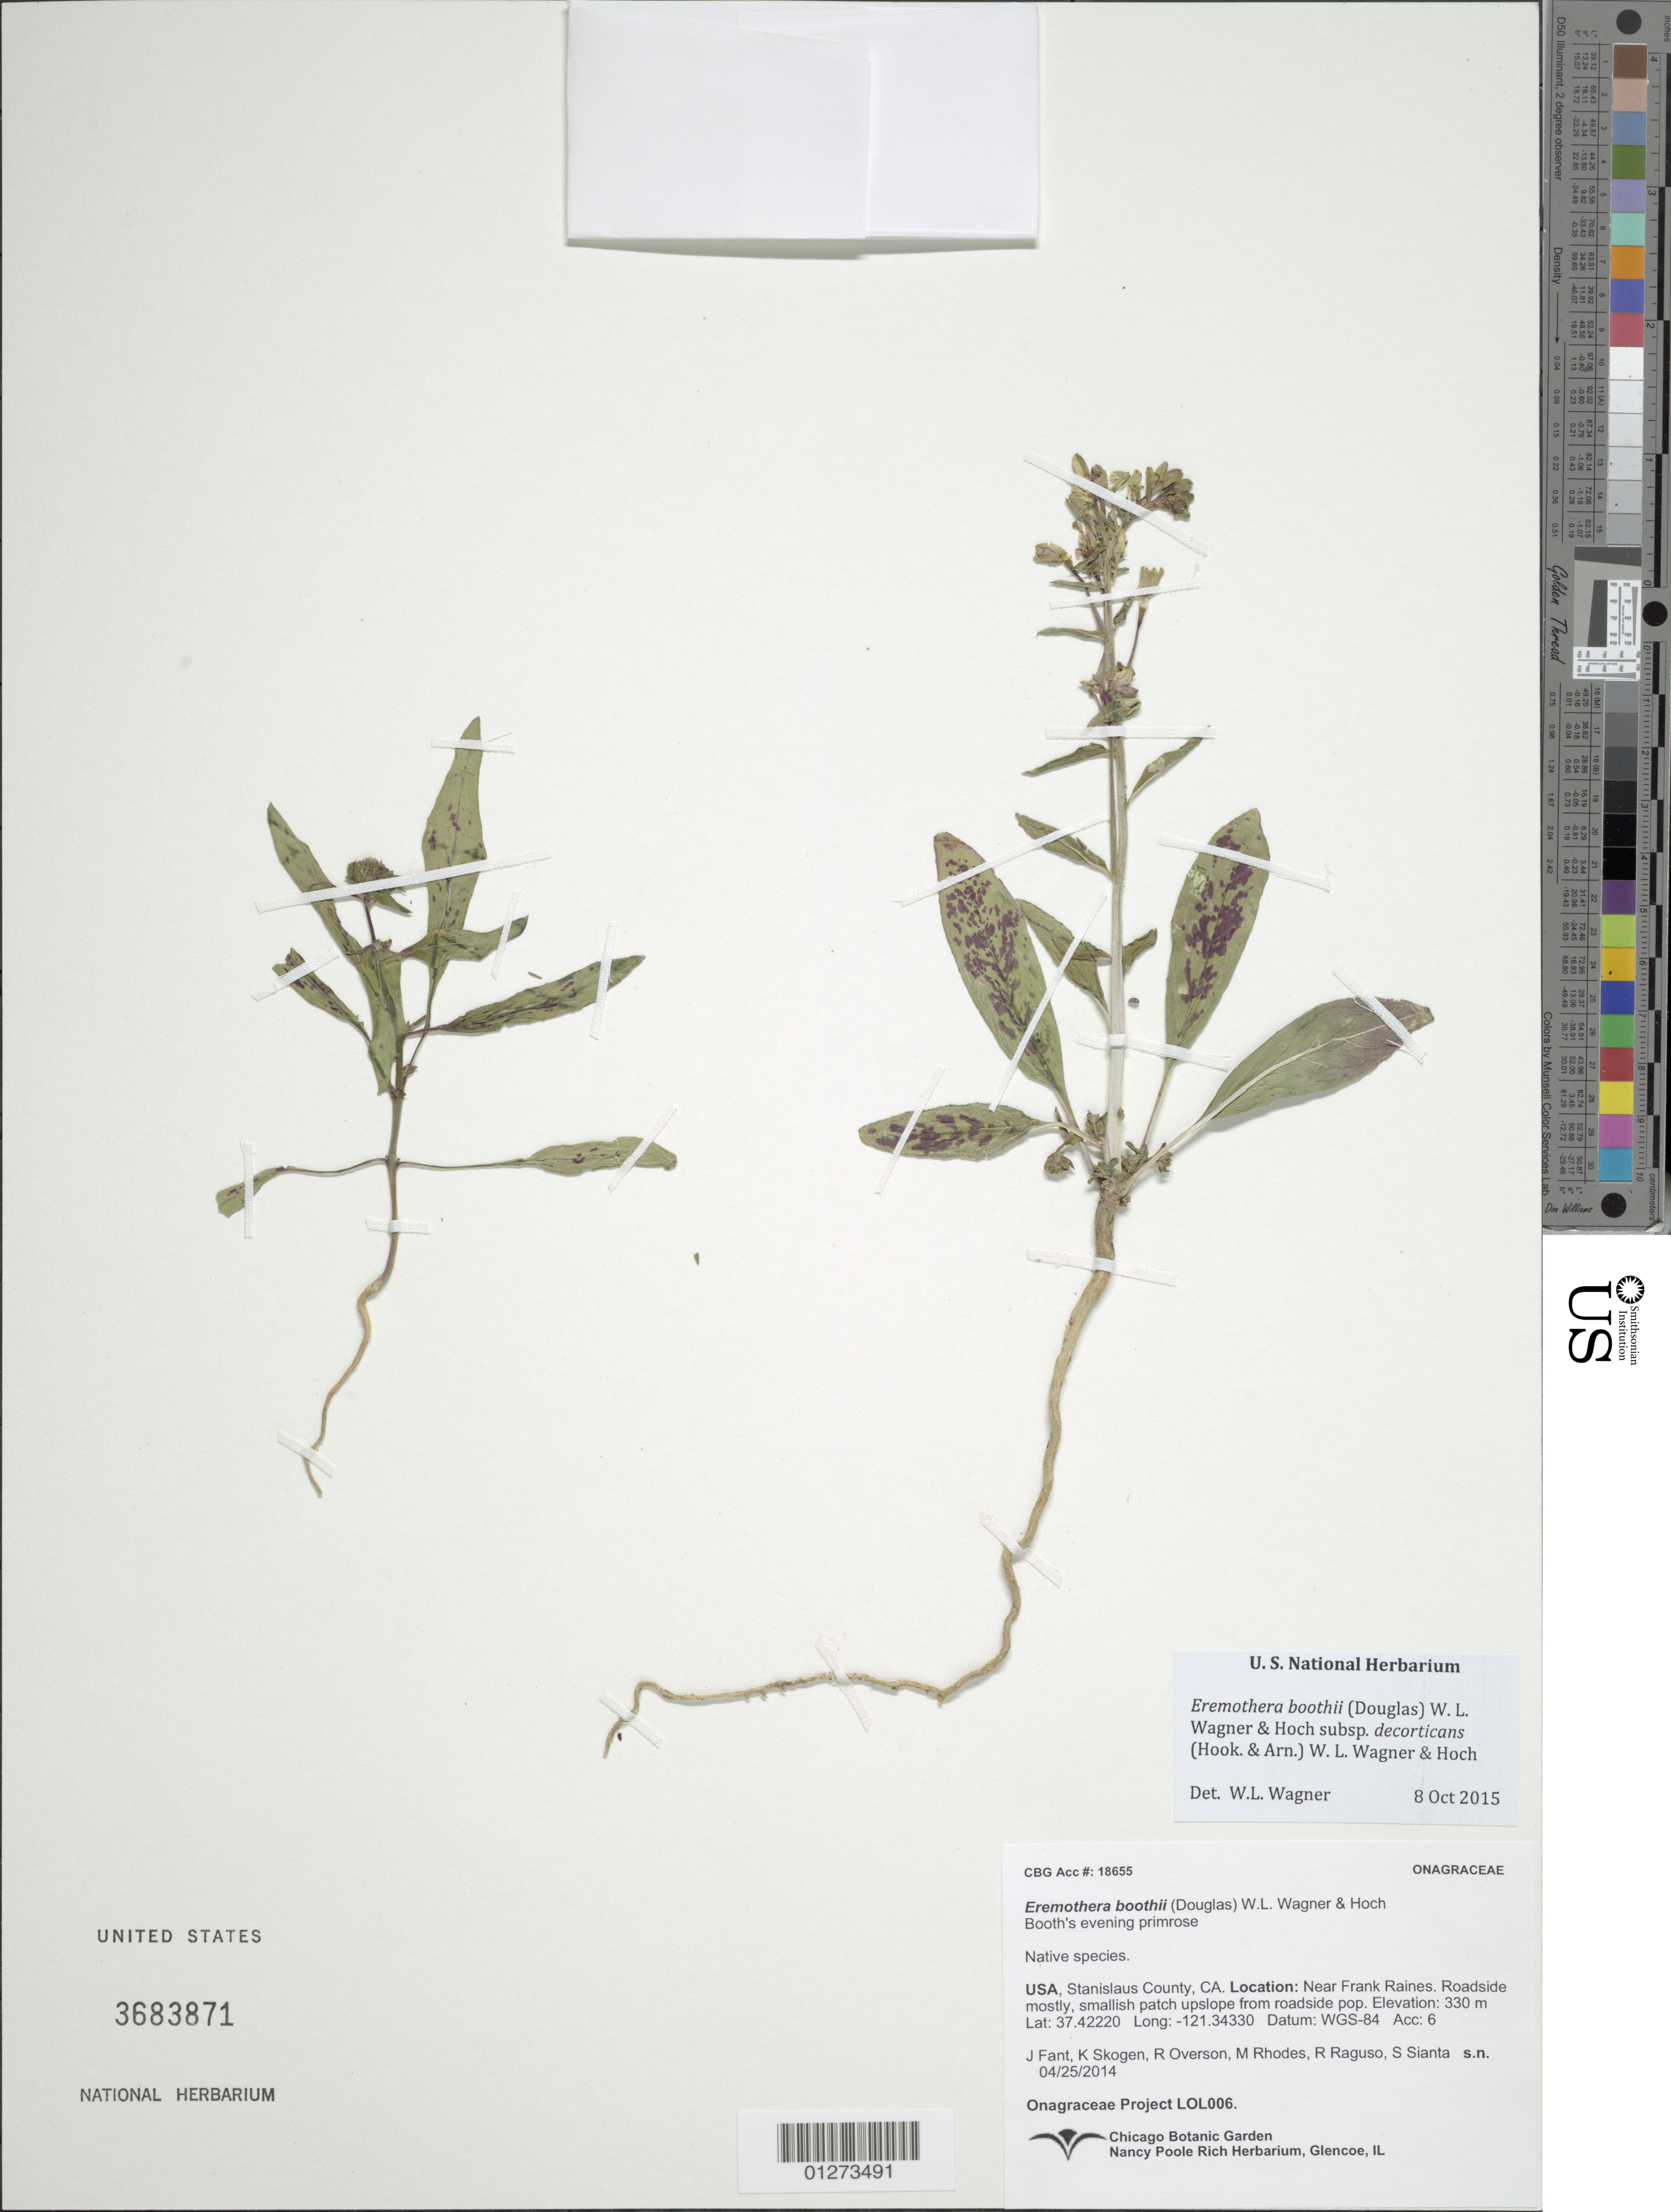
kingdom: Plantae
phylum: Tracheophyta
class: Magnoliopsida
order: Myrtales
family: Onagraceae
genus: Eremothera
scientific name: Eremothera boothii subsp. decorticans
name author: (Hook. & Arn.) W.L. Wagner & Hoch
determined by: Wagner, W. L., (BOT), Smithsonian Institution - National Museum of Natural History (UNITED STATES)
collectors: Onagraceae Project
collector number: LOL 006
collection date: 2014-04-25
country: United States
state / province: California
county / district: Stanislaus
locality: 120m from marker B11A, crumbly shale, NW facing slope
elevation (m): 300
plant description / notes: CHIC, US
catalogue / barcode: US 3683871